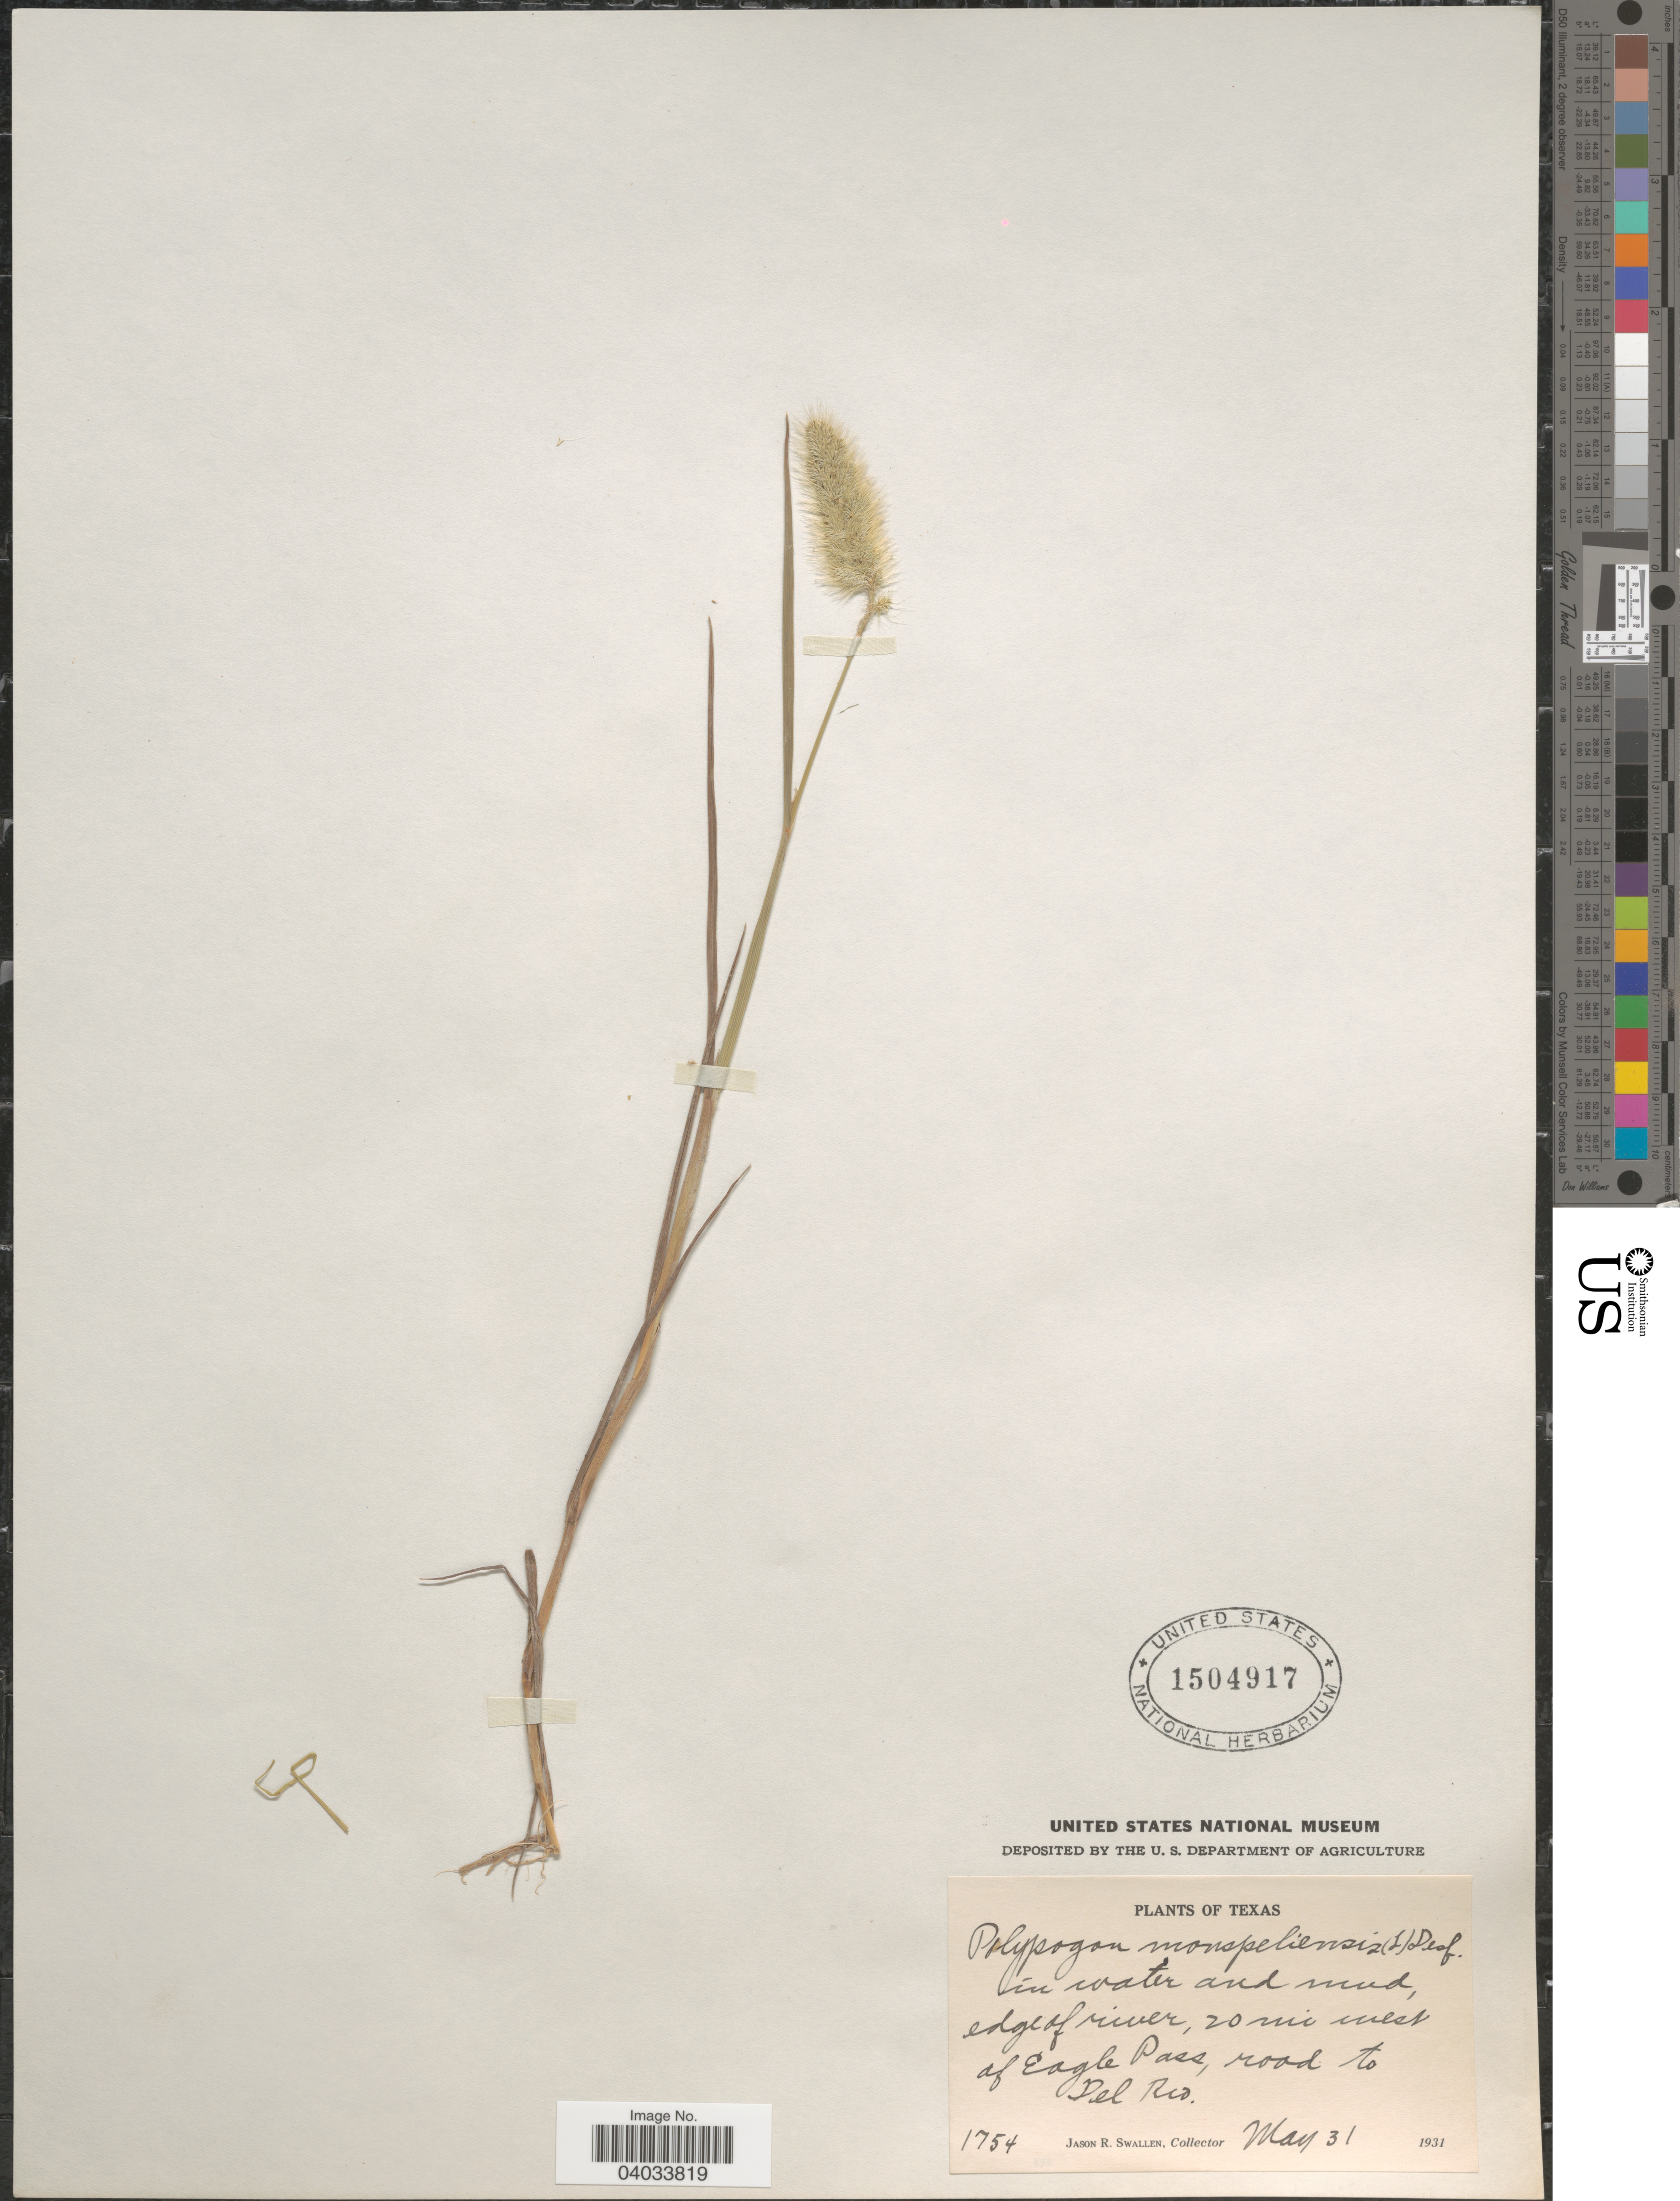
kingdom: Plantae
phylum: Tracheophyta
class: Liliopsida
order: Poales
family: Poaceae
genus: Polypogon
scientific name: Polypogon monspeliensis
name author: (L.) Desf.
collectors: J. R. Swallen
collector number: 1754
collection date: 1931-05-31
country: United States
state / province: Texas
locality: Edge of river, 20 mi west of Eagle Pass, road to Del Rio.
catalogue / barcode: US 1504917